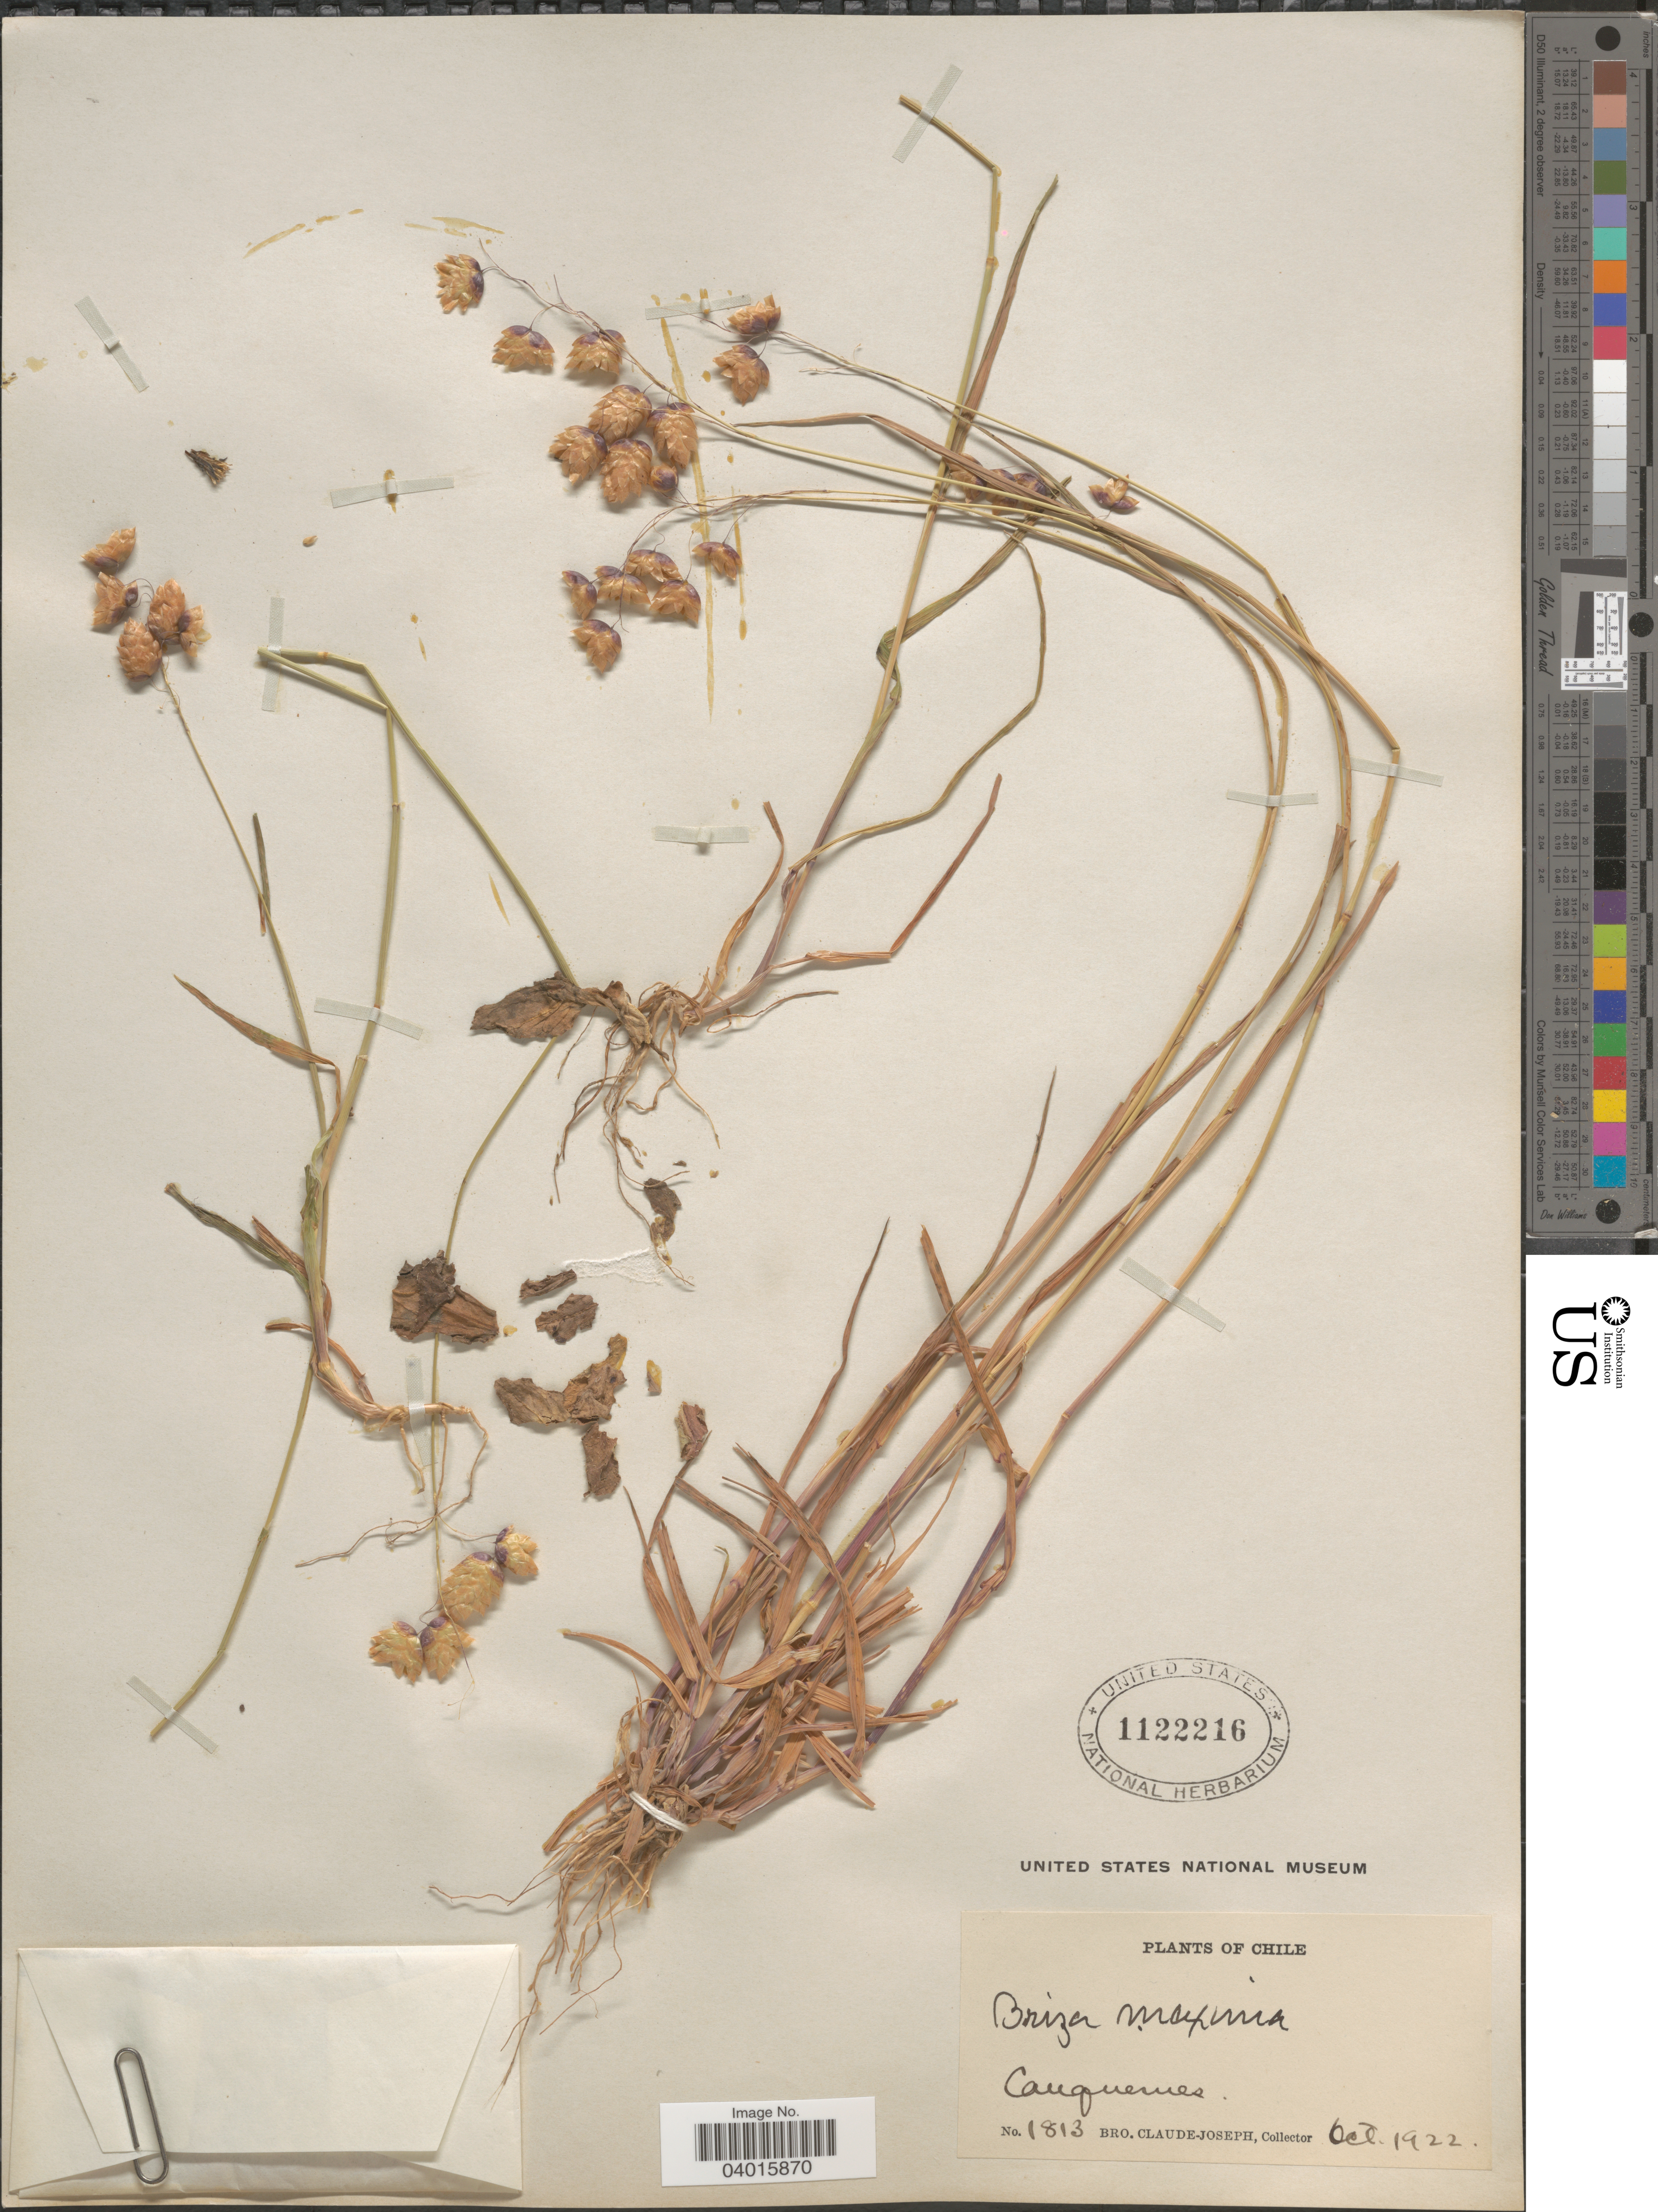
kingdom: Plantae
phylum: Tracheophyta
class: Liliopsida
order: Poales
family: Poaceae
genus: Briza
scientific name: Briza maxima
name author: L.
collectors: Bro. Claude-Joseph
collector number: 1813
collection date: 1922-10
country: Chile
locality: Cauquenes.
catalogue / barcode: US 1122216